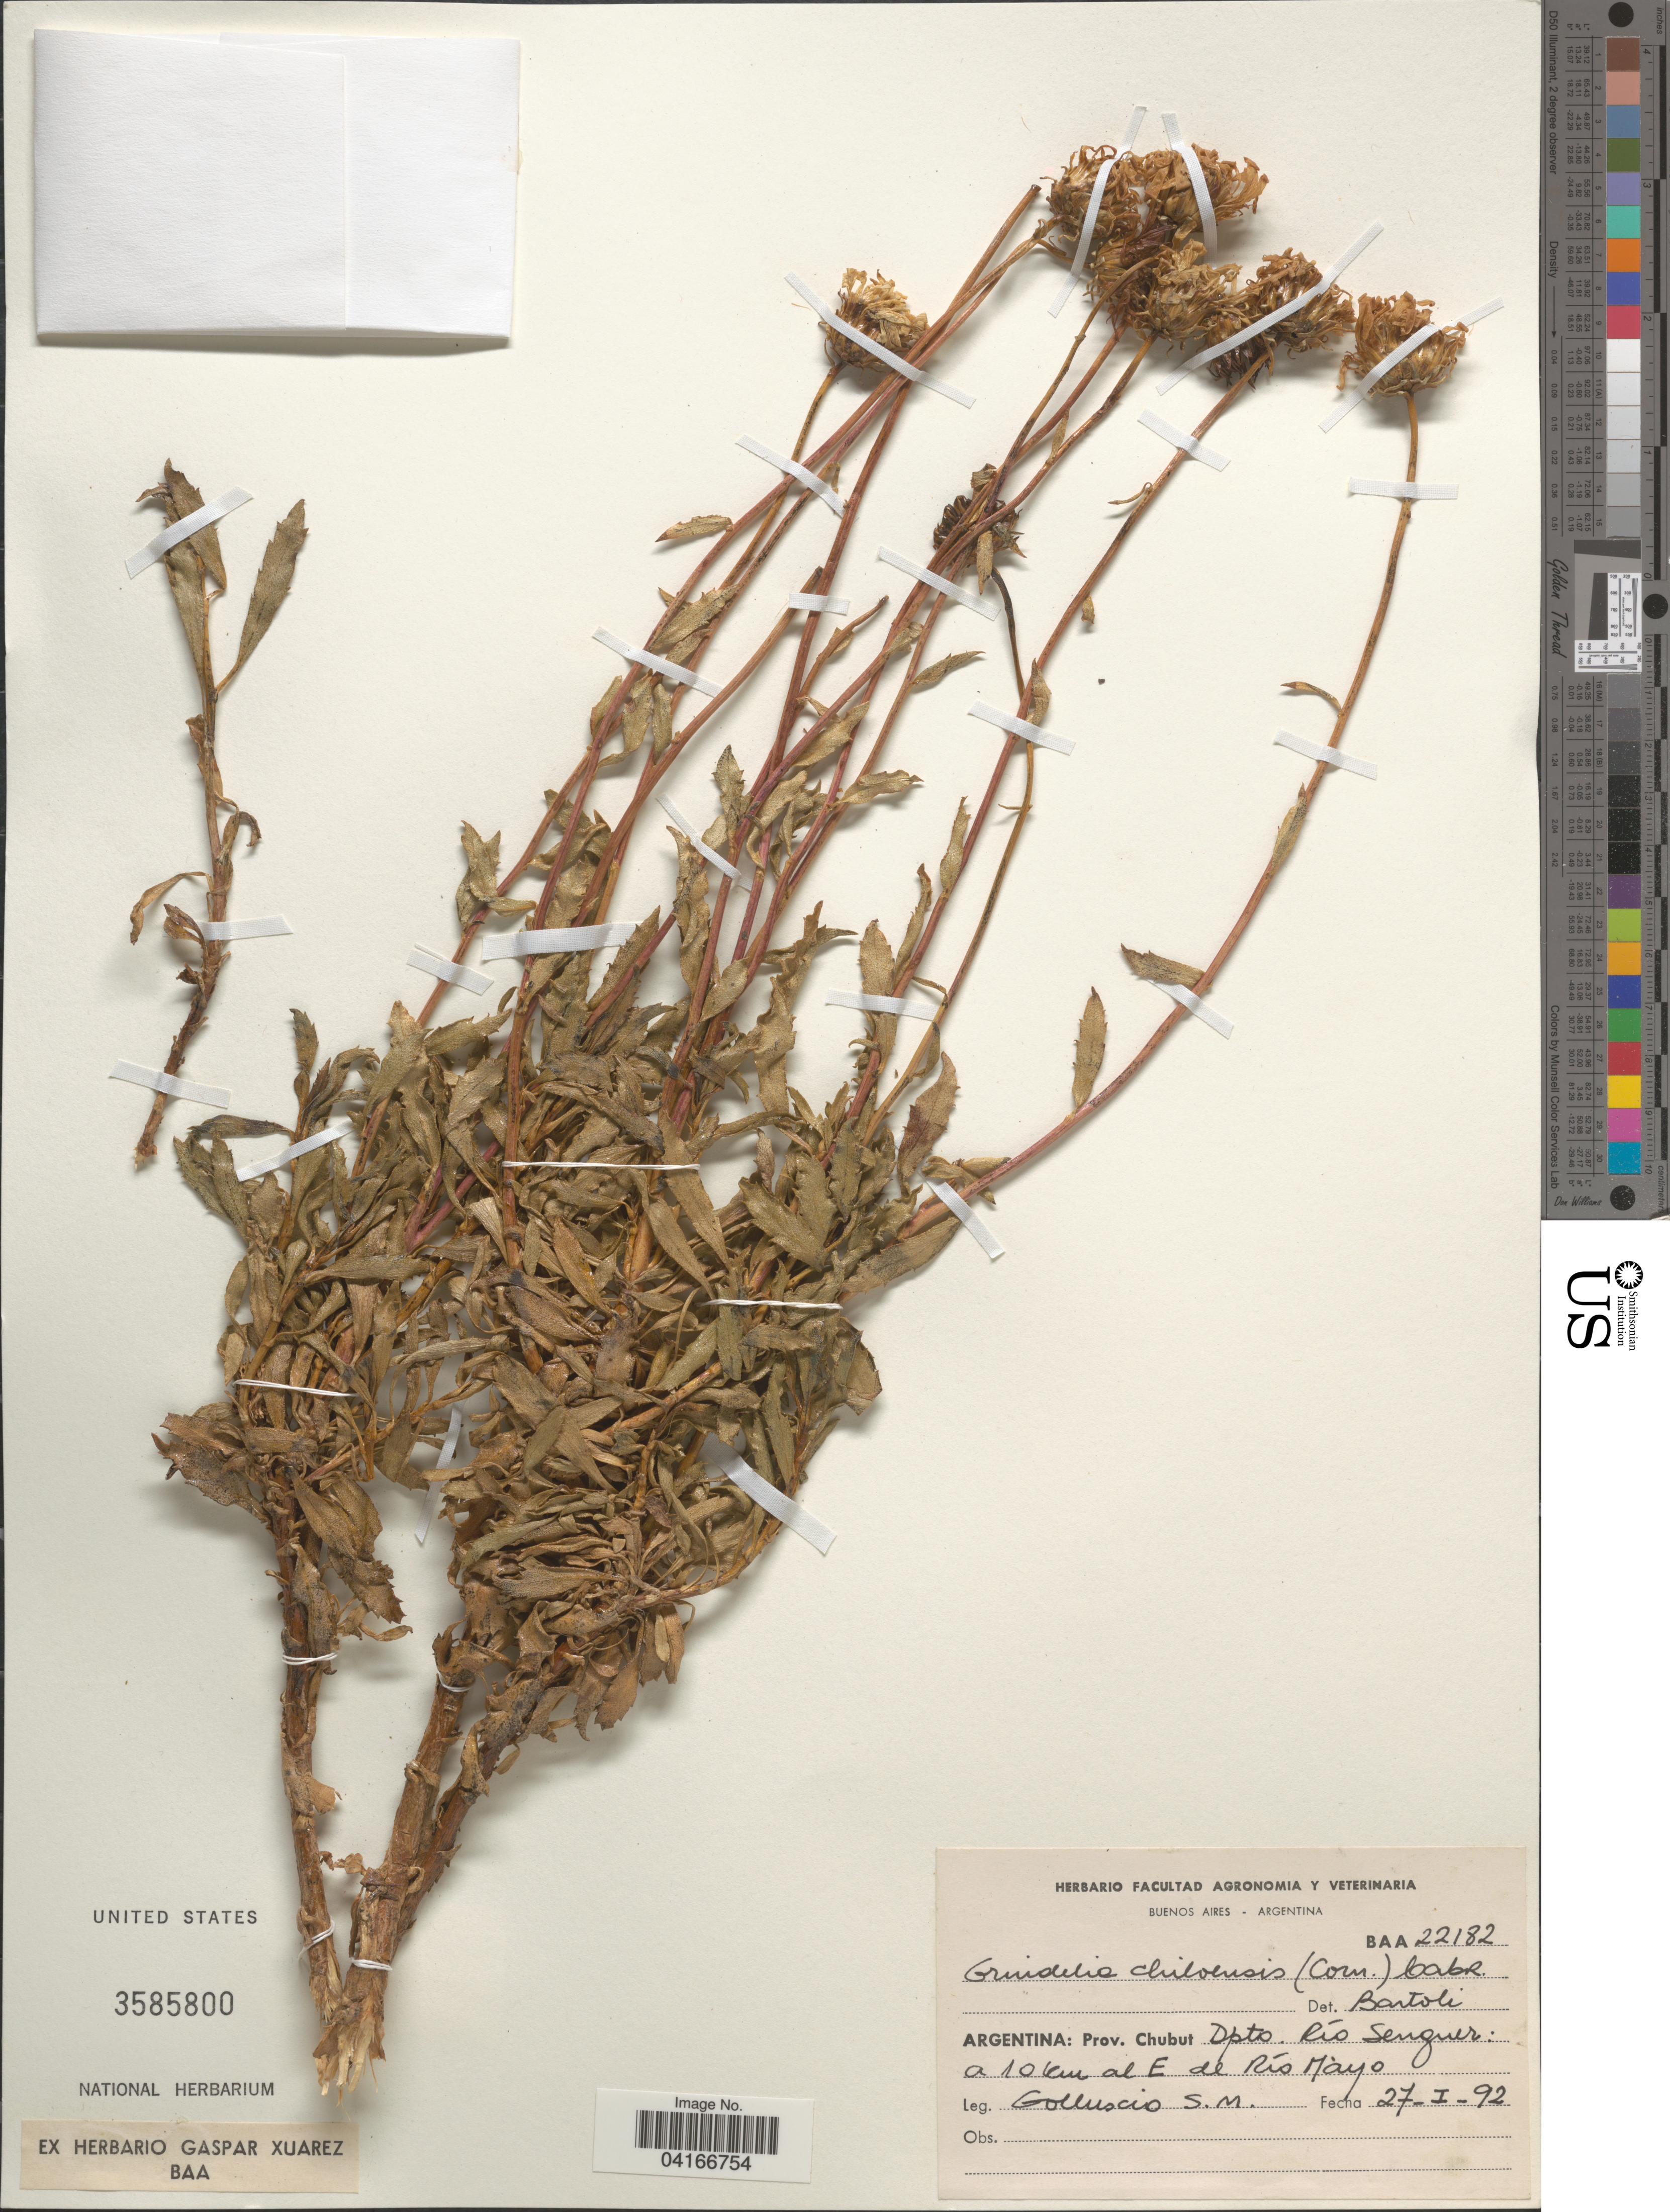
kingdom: Plantae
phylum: Tracheophyta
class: Magnoliopsida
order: Asterales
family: Asteraceae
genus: Grindelia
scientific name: Grindelia chiloensis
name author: (Cornel.) Cabrera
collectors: S. Golluscio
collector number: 22182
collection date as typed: Transcribed d/m/y: 27/1/92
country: Argentina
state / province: Chubut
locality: Dpto. Río Senguer: a 10 km al E de Río Mayo.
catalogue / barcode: US 3585800